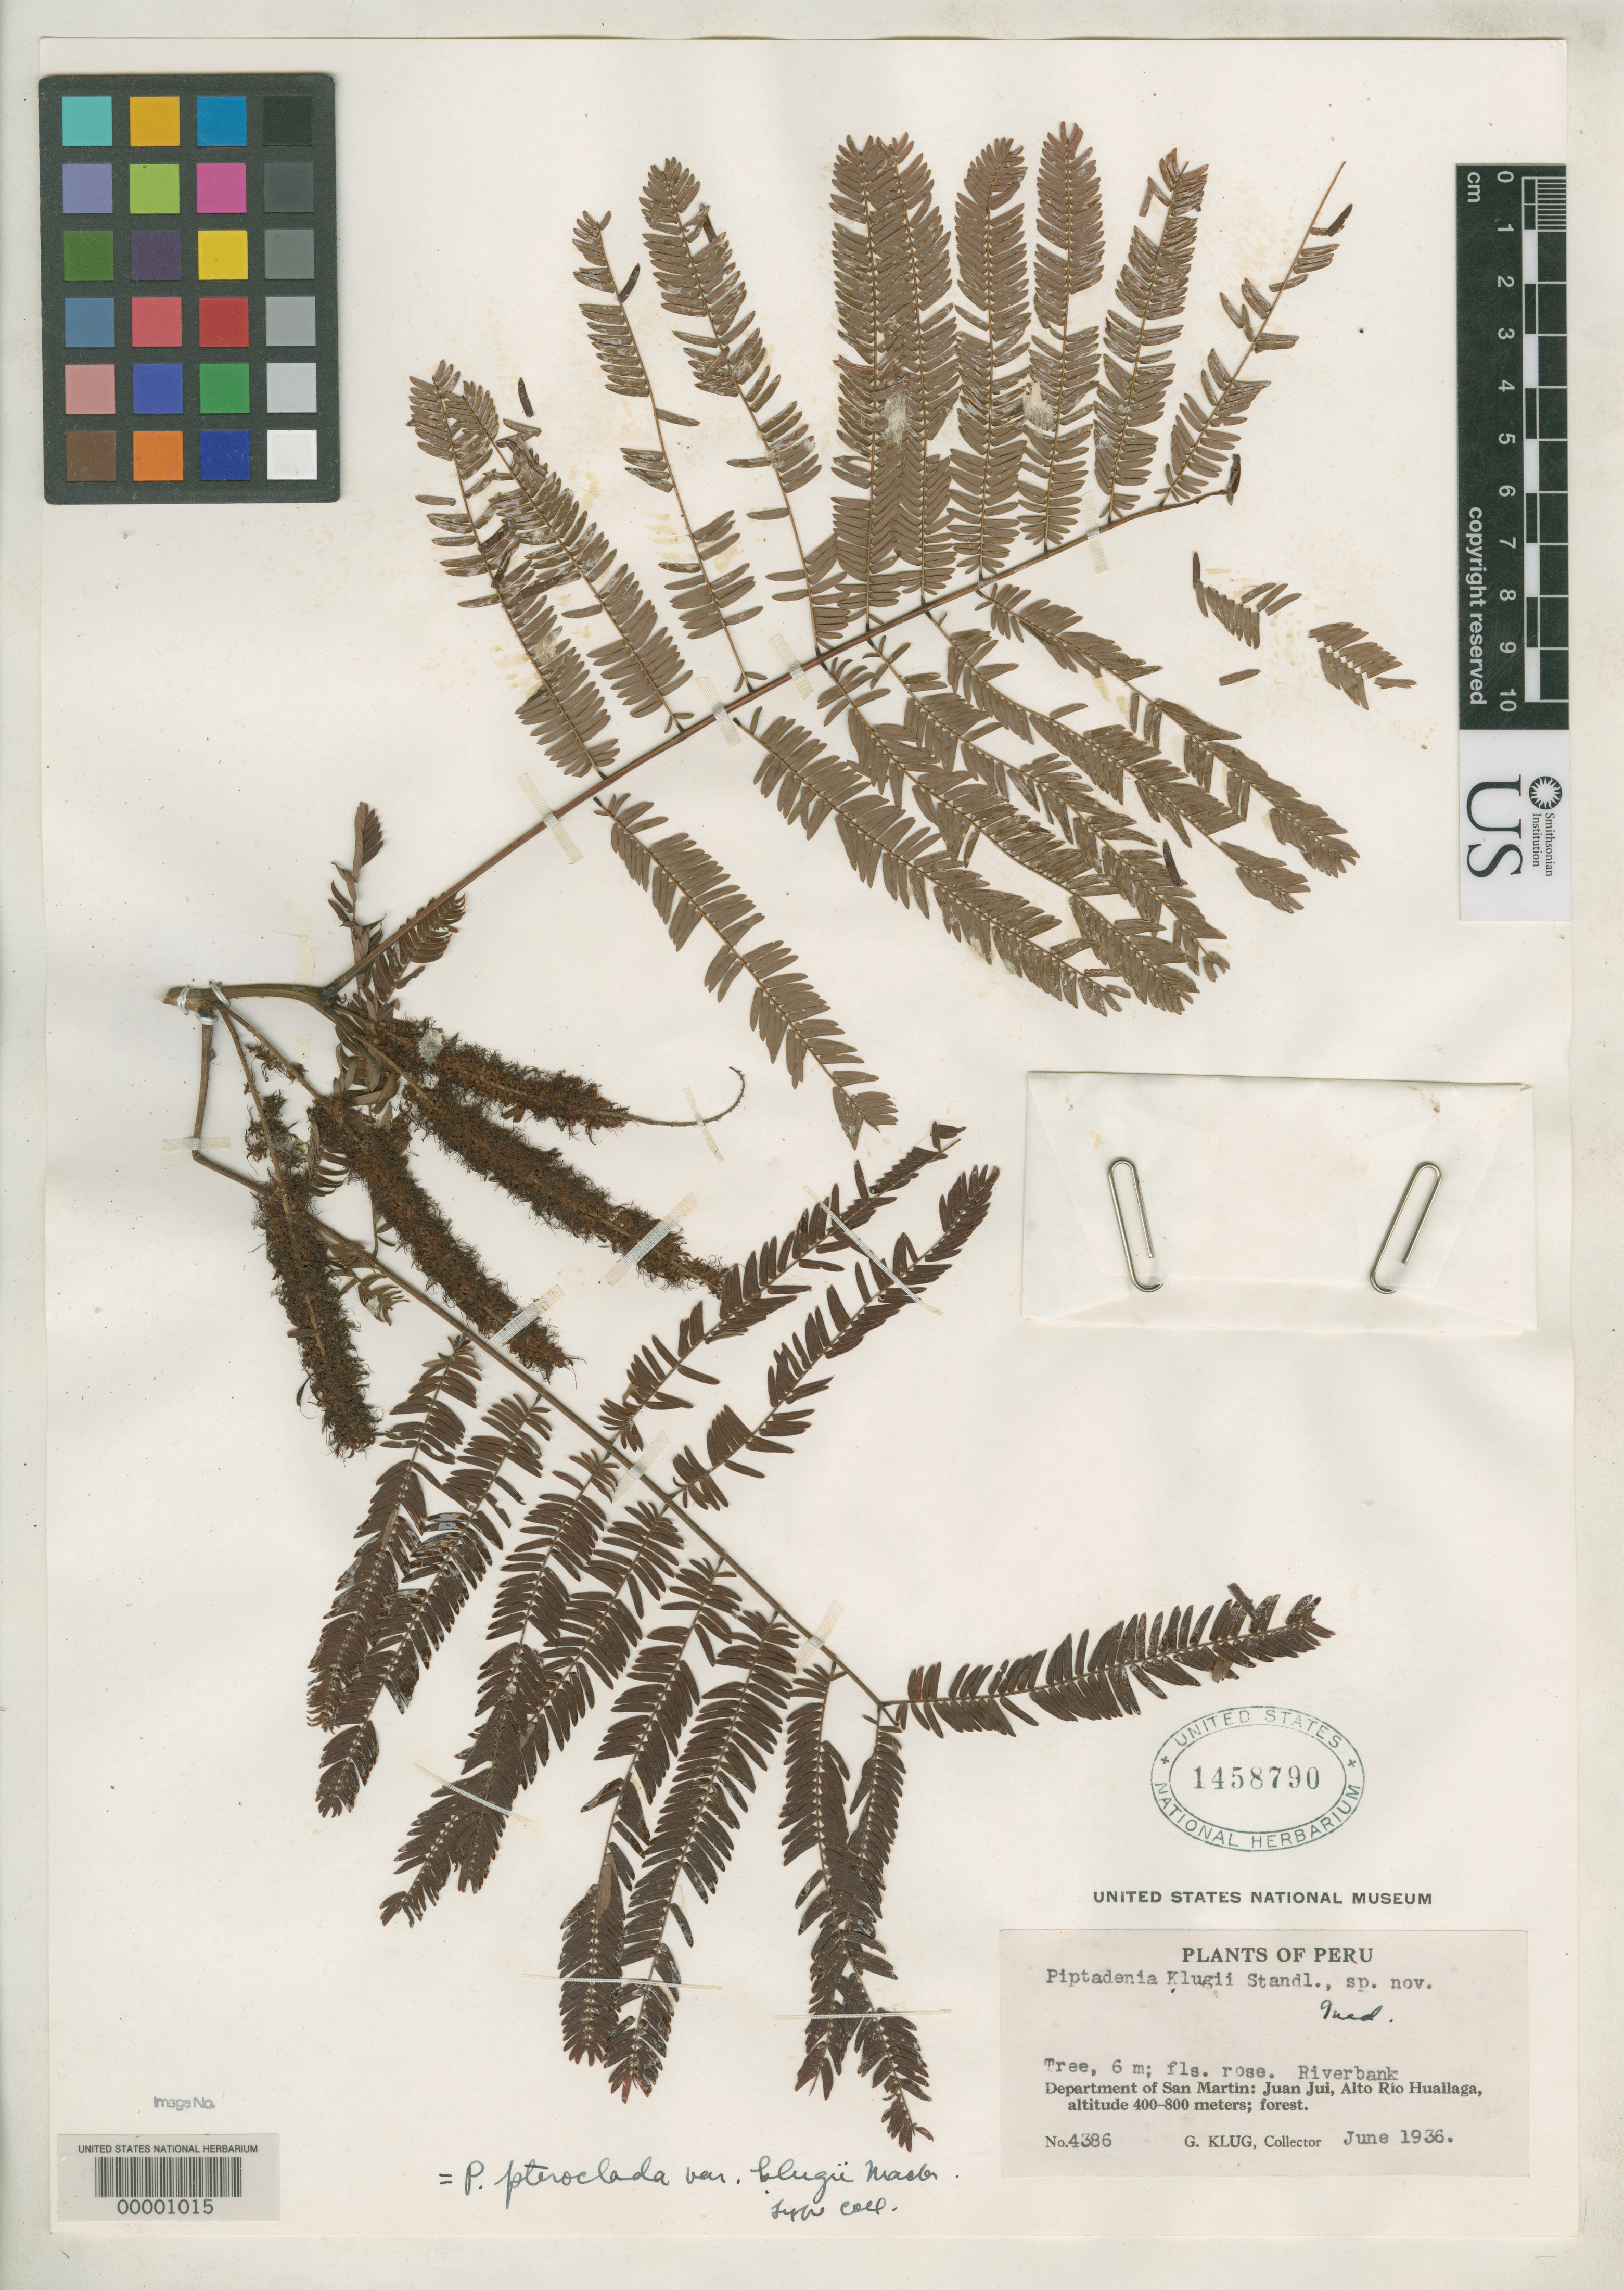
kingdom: Plantae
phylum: Tracheophyta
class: Magnoliopsida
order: Fabales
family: Fabaceae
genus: Piptadenia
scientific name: Piptadenia pteroclada var. klugii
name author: J.F. Macbr.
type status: Isotype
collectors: G. Klug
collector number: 4386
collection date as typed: Jun 1936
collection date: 1936-06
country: Peru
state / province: San Martín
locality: Rio Huallaga, Juanjui.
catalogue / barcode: US 1458790